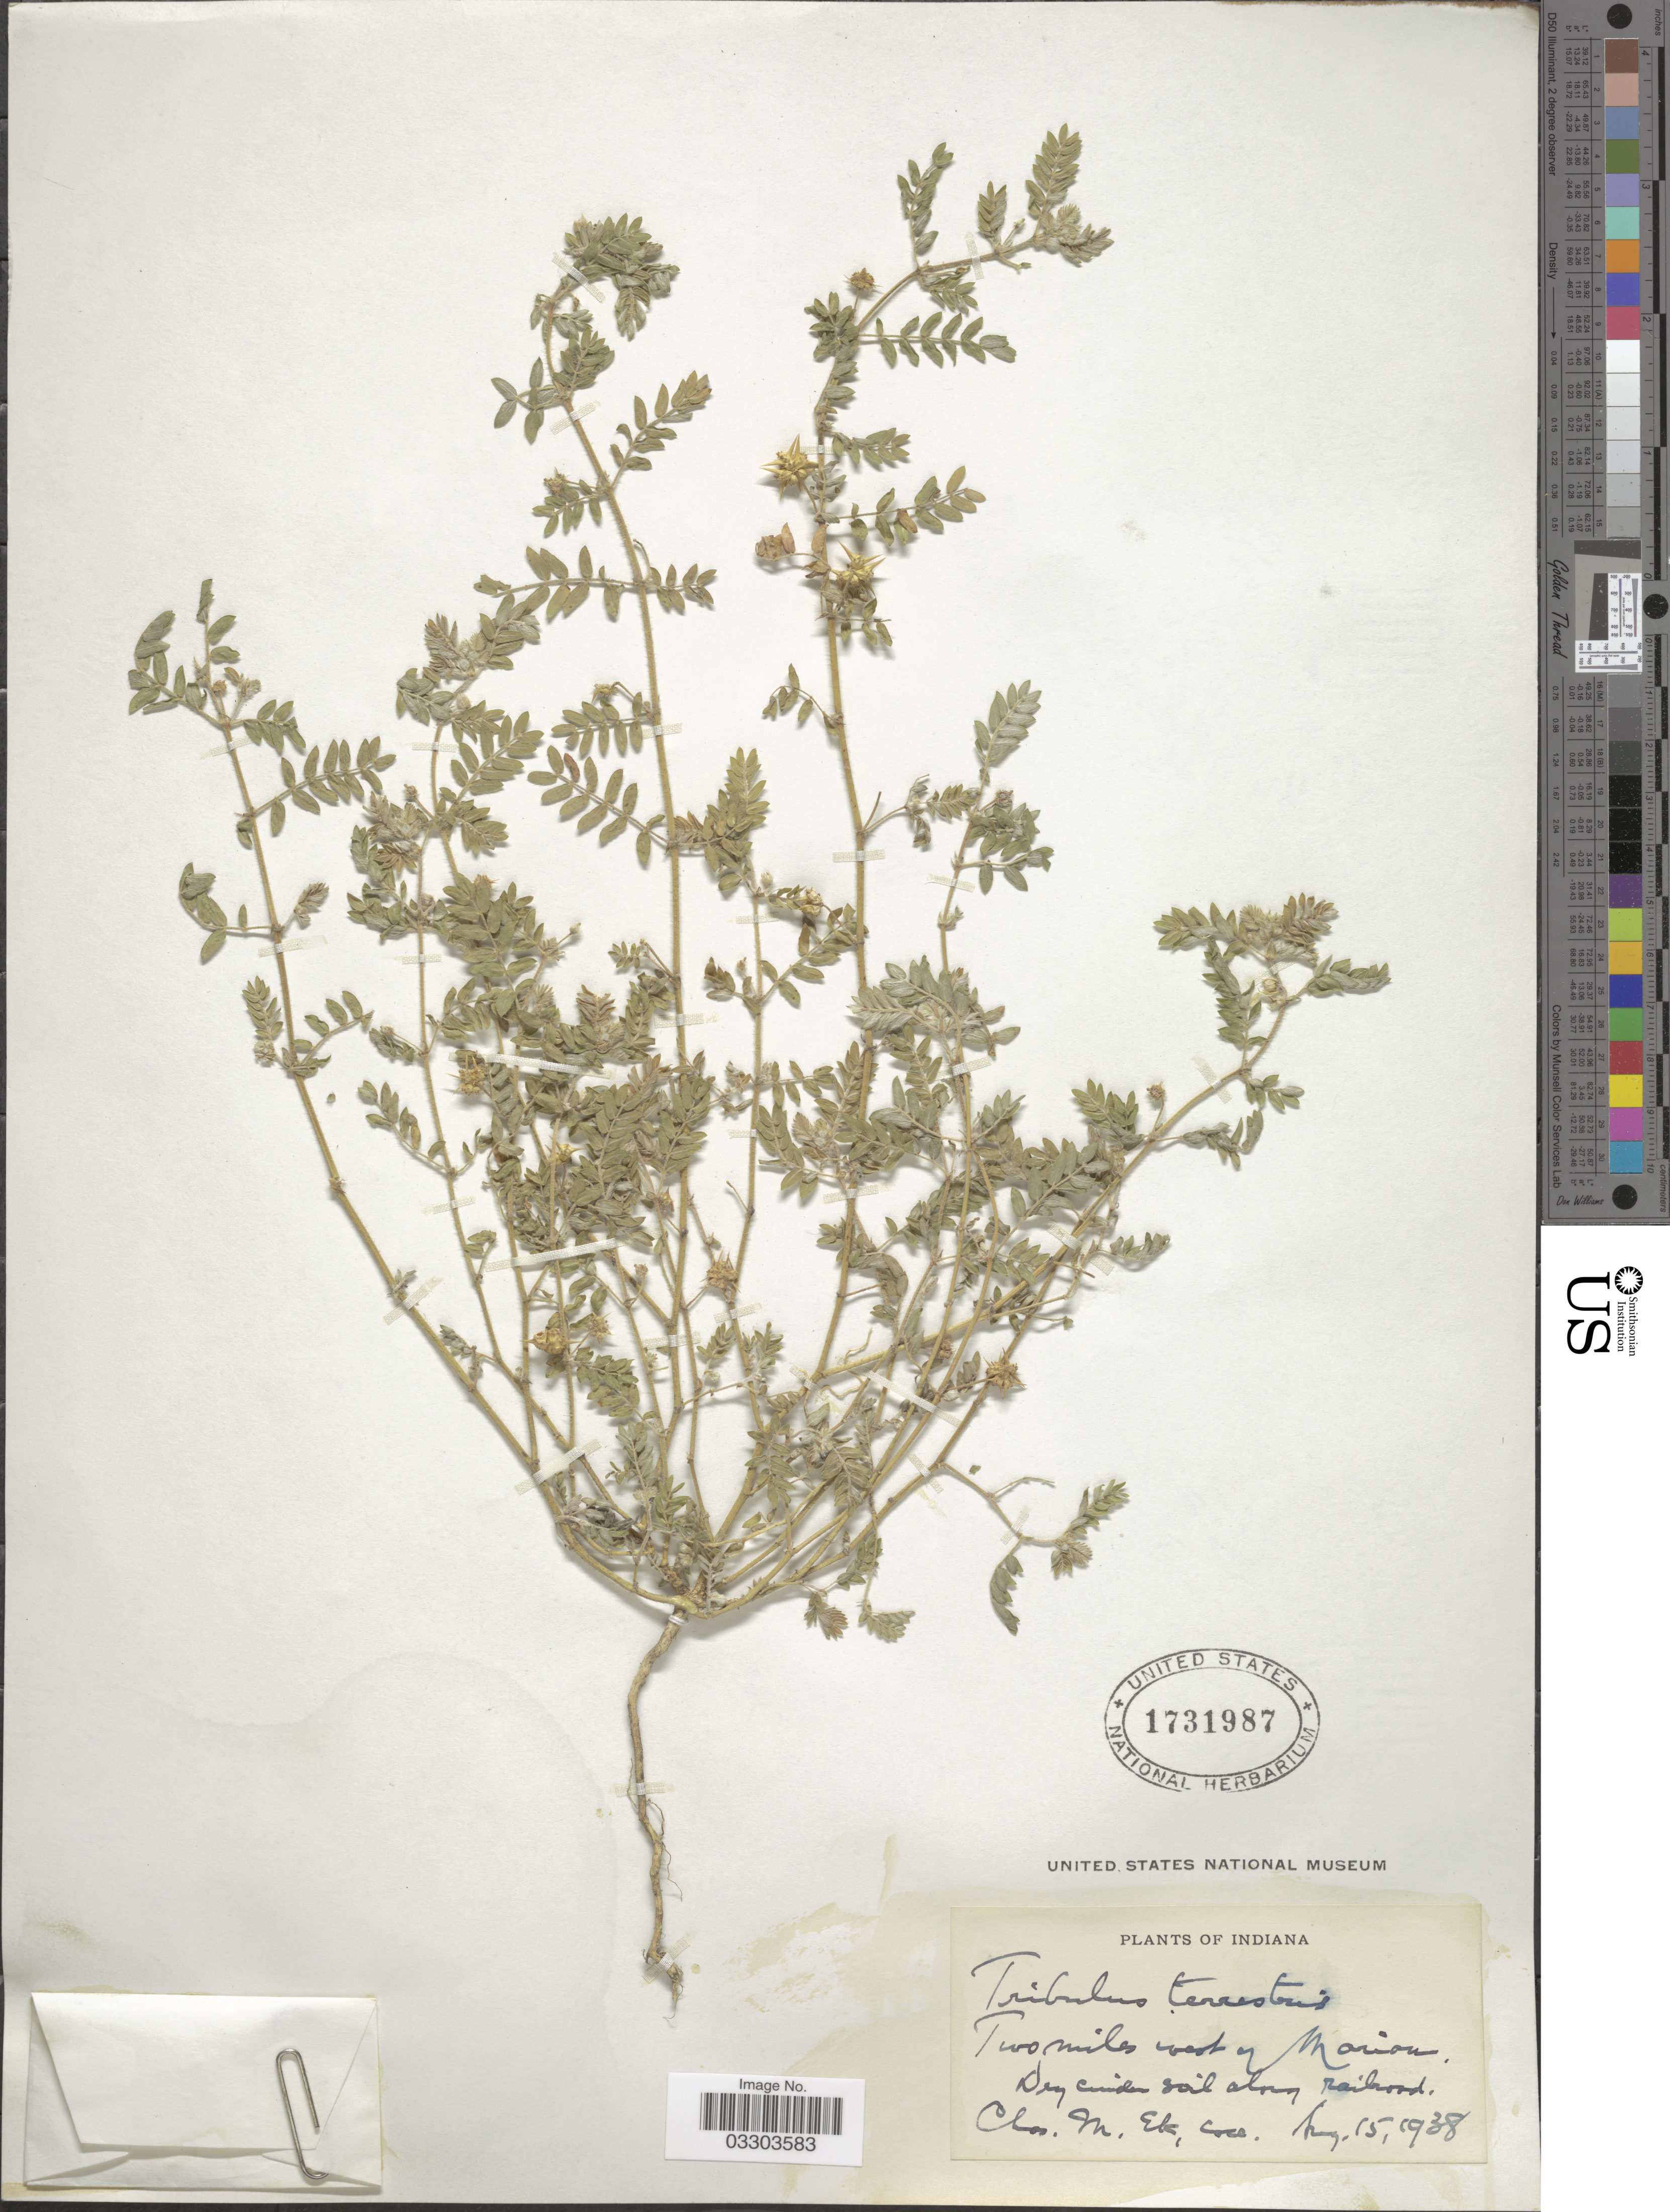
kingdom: Plantae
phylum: Tracheophyta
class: Magnoliopsida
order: Zygophyllales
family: Zygophyllaceae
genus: Tribulus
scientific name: Tribulus terrestris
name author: L.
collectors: C. Ek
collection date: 1938-08-15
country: United States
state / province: Indiana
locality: Two miles west of Marion. Along railroad.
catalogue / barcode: US 1731987